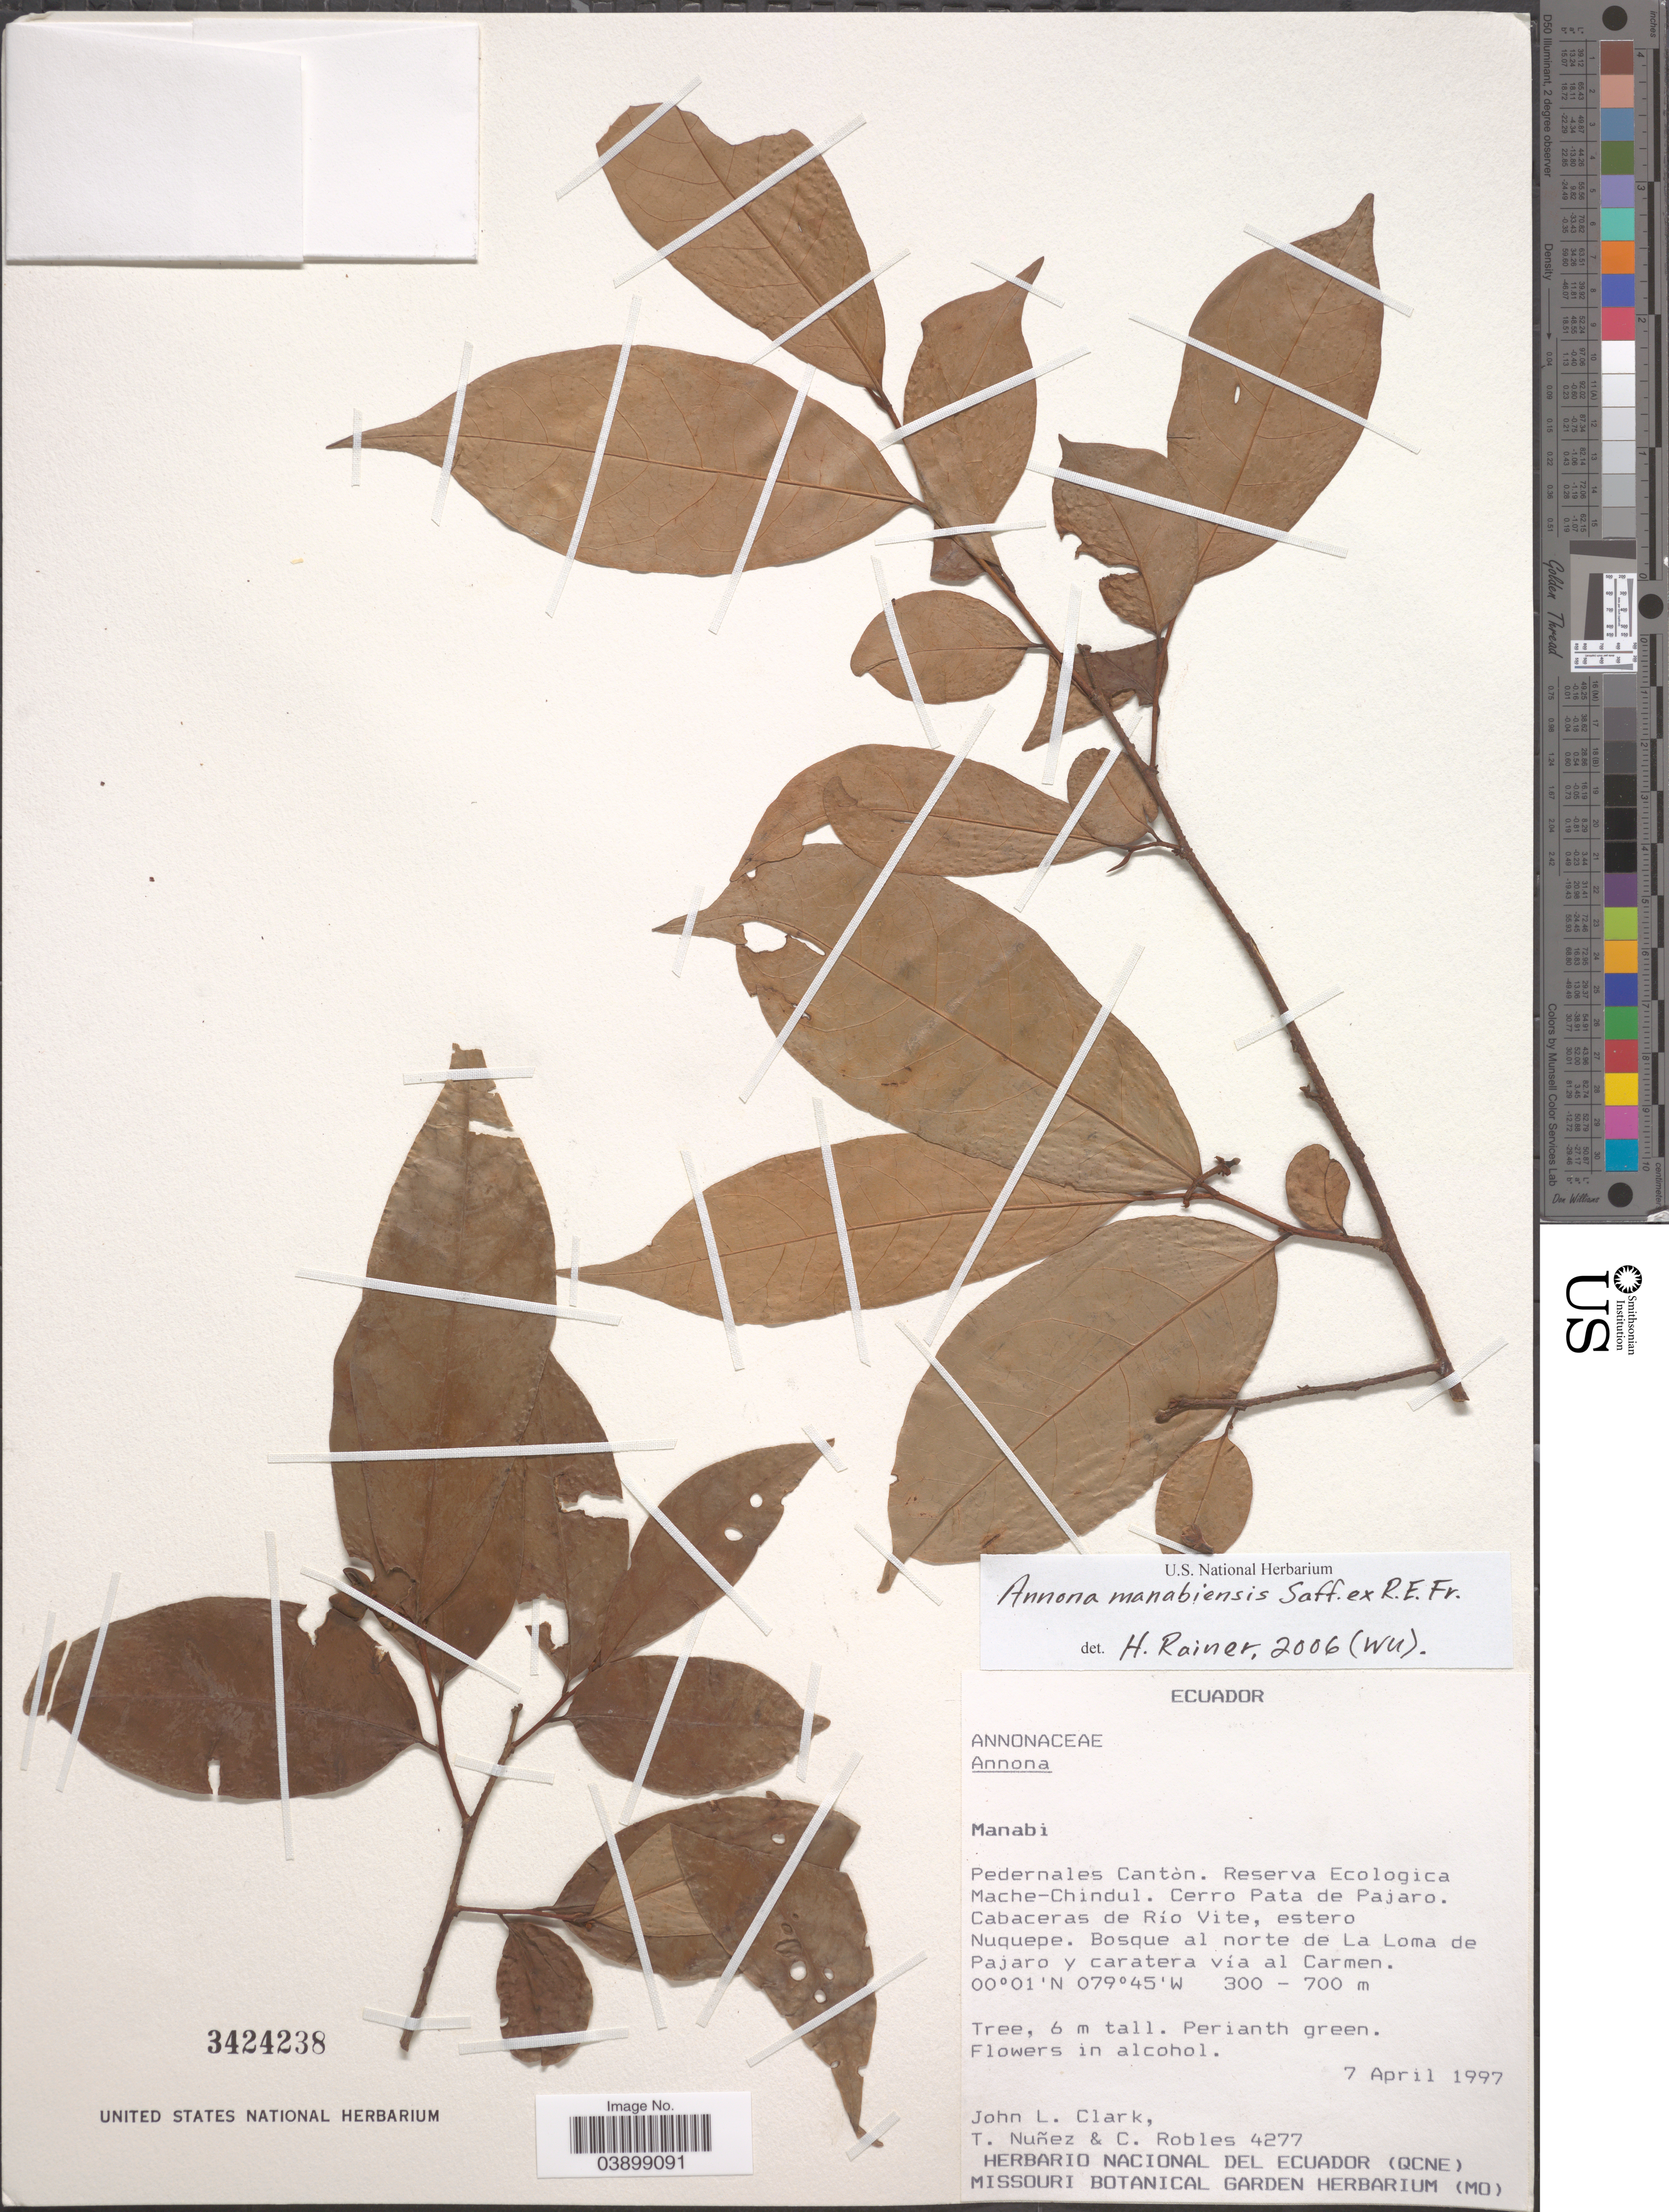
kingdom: Plantae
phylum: Tracheophyta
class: Magnoliopsida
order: Magnoliales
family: Annonaceae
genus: Annona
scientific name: Annona manabiensis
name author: Saff. ex R.E. Fr.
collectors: J. L. Clark, T. Núñez & C. Robles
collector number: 4277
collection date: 1997-04-07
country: Ecuador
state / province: Manabí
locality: Pedernales Cantón. Reserva Ecologica Mache-Chindul. Cerro Pata de Pajaro. Cabaceras de Río Vite, estero Nuquepe. Bosque al norte de La Loma de Pajaro y caratera vía al Carmen.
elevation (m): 300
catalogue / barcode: US 3424238